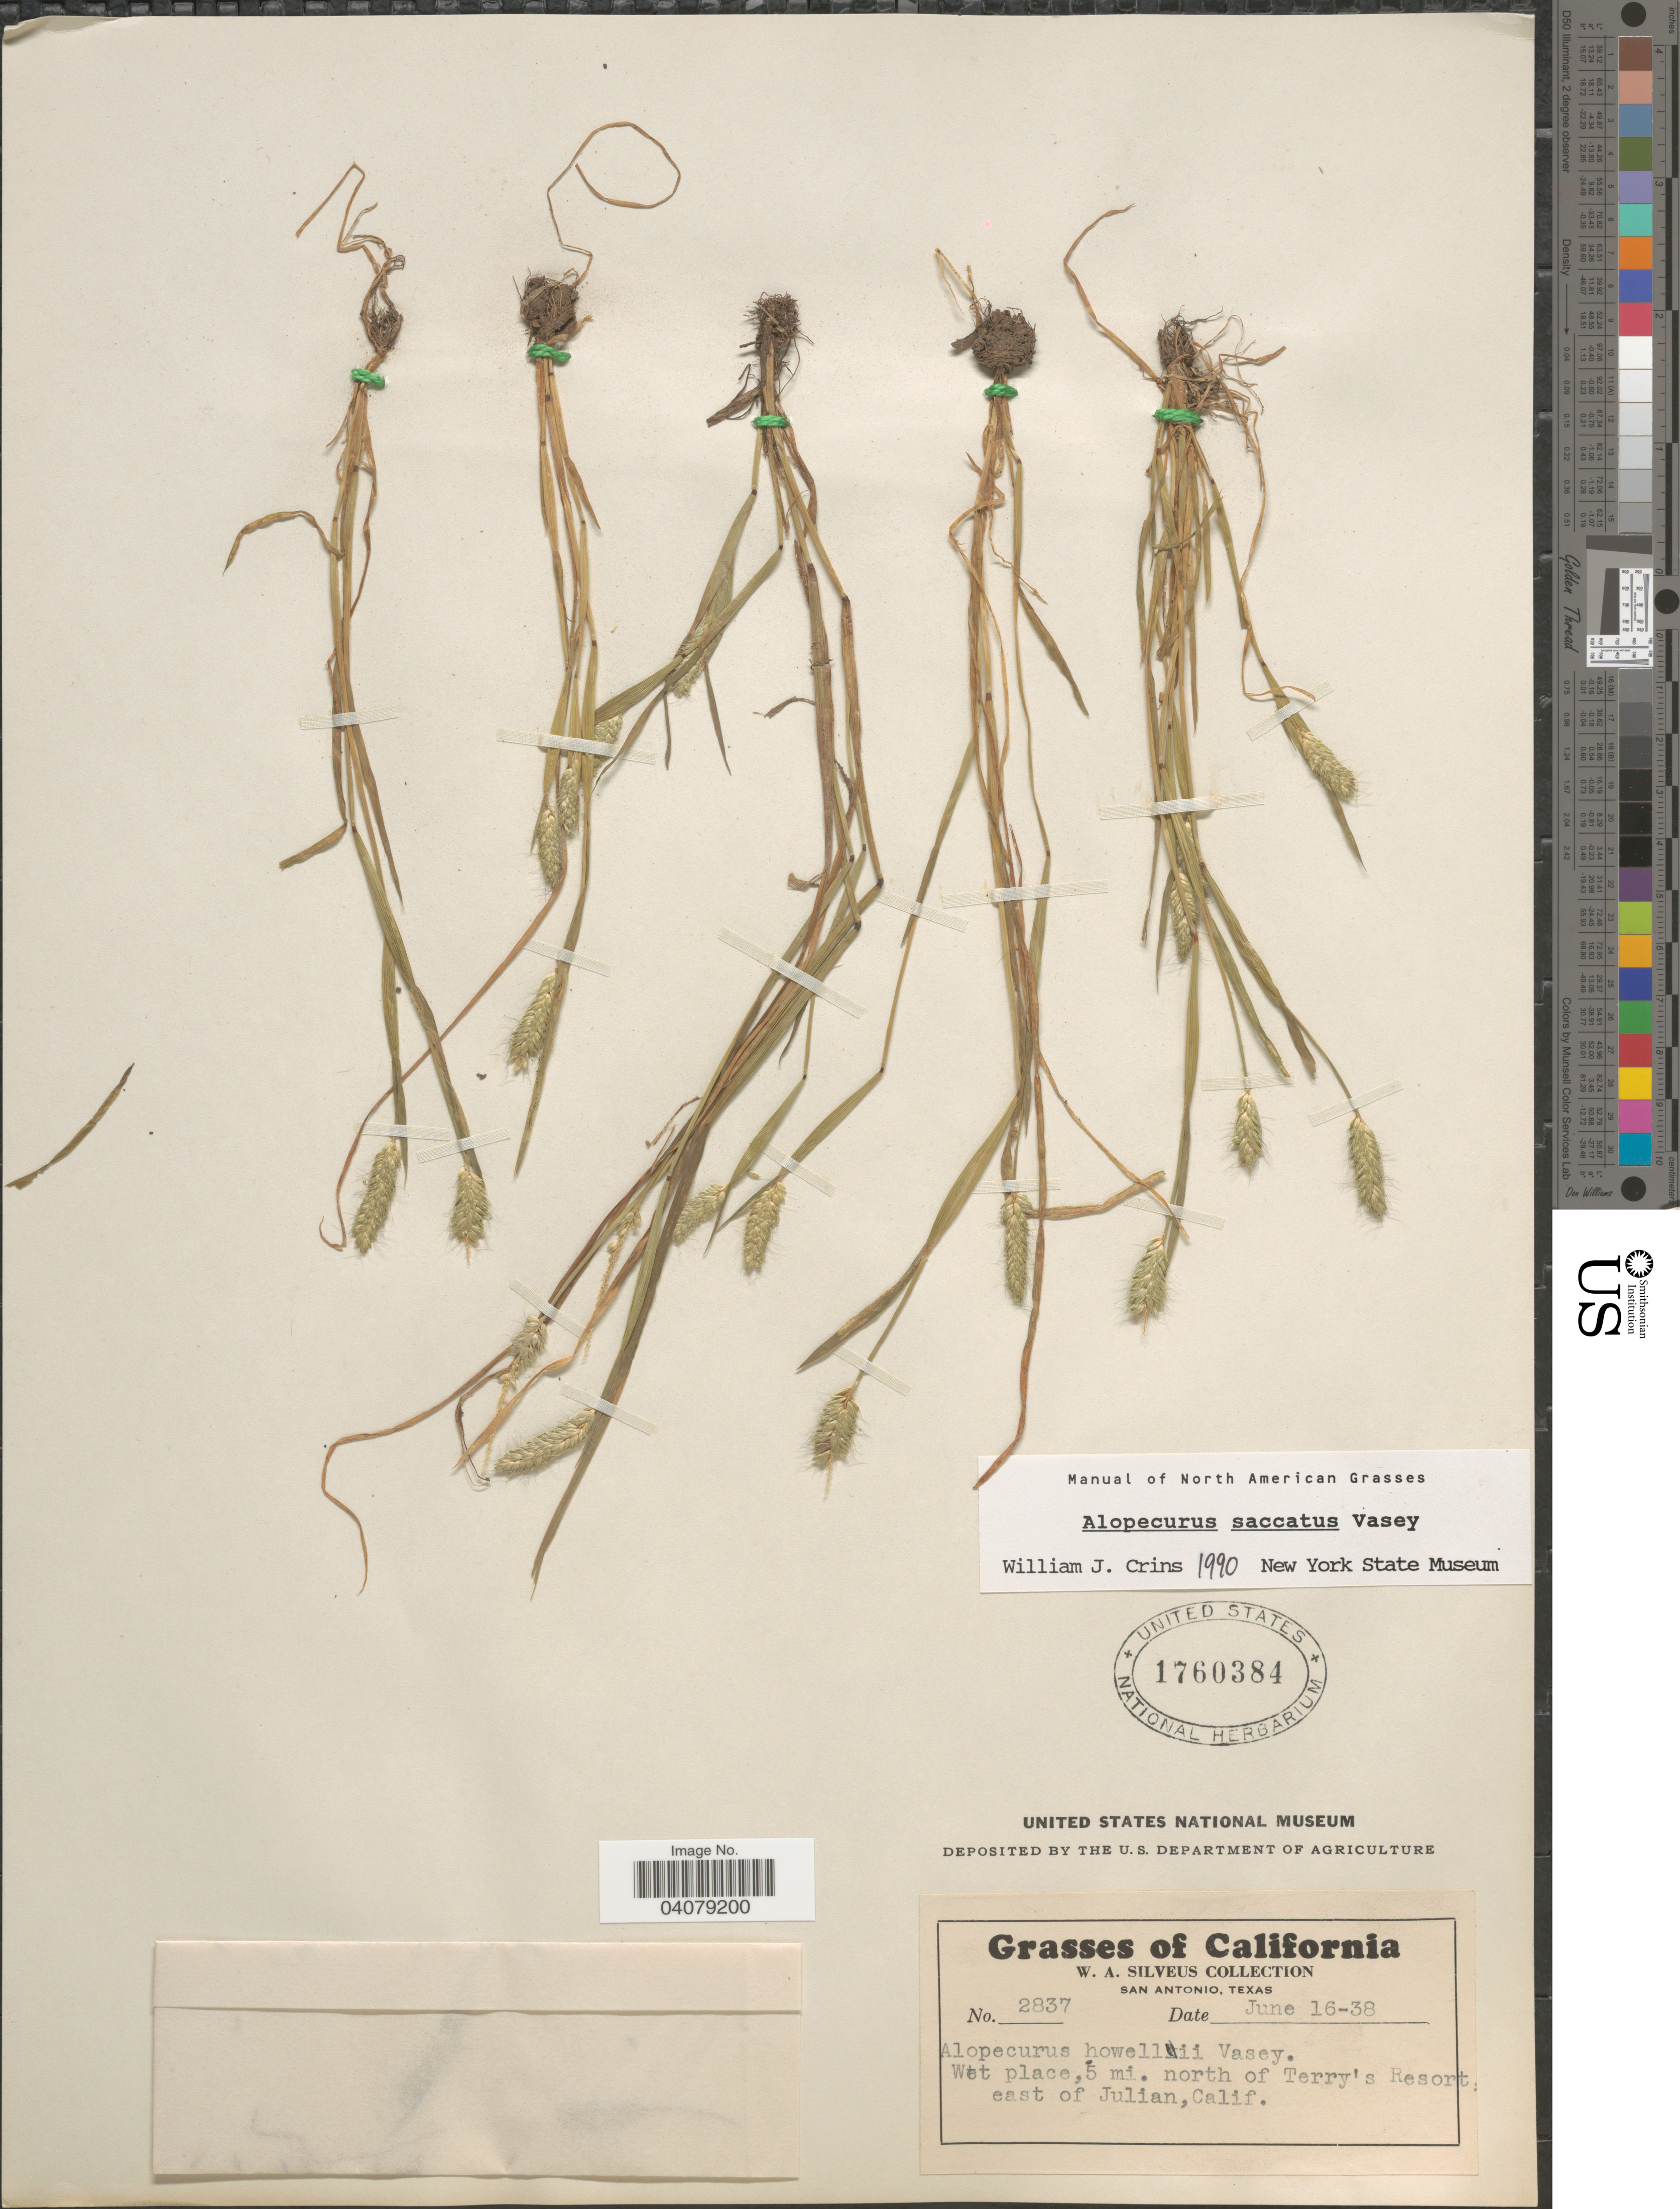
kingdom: Plantae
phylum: Tracheophyta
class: Liliopsida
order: Poales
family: Poaceae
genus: Alopecurus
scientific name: Alopecurus saccatus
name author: Vasey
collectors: W. Silveus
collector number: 2837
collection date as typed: Transcribed d/m/y: 16/6/38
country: United States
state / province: California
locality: Wet place, 5 mi. north of Terry's Resort east of Julian.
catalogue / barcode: US 1760384